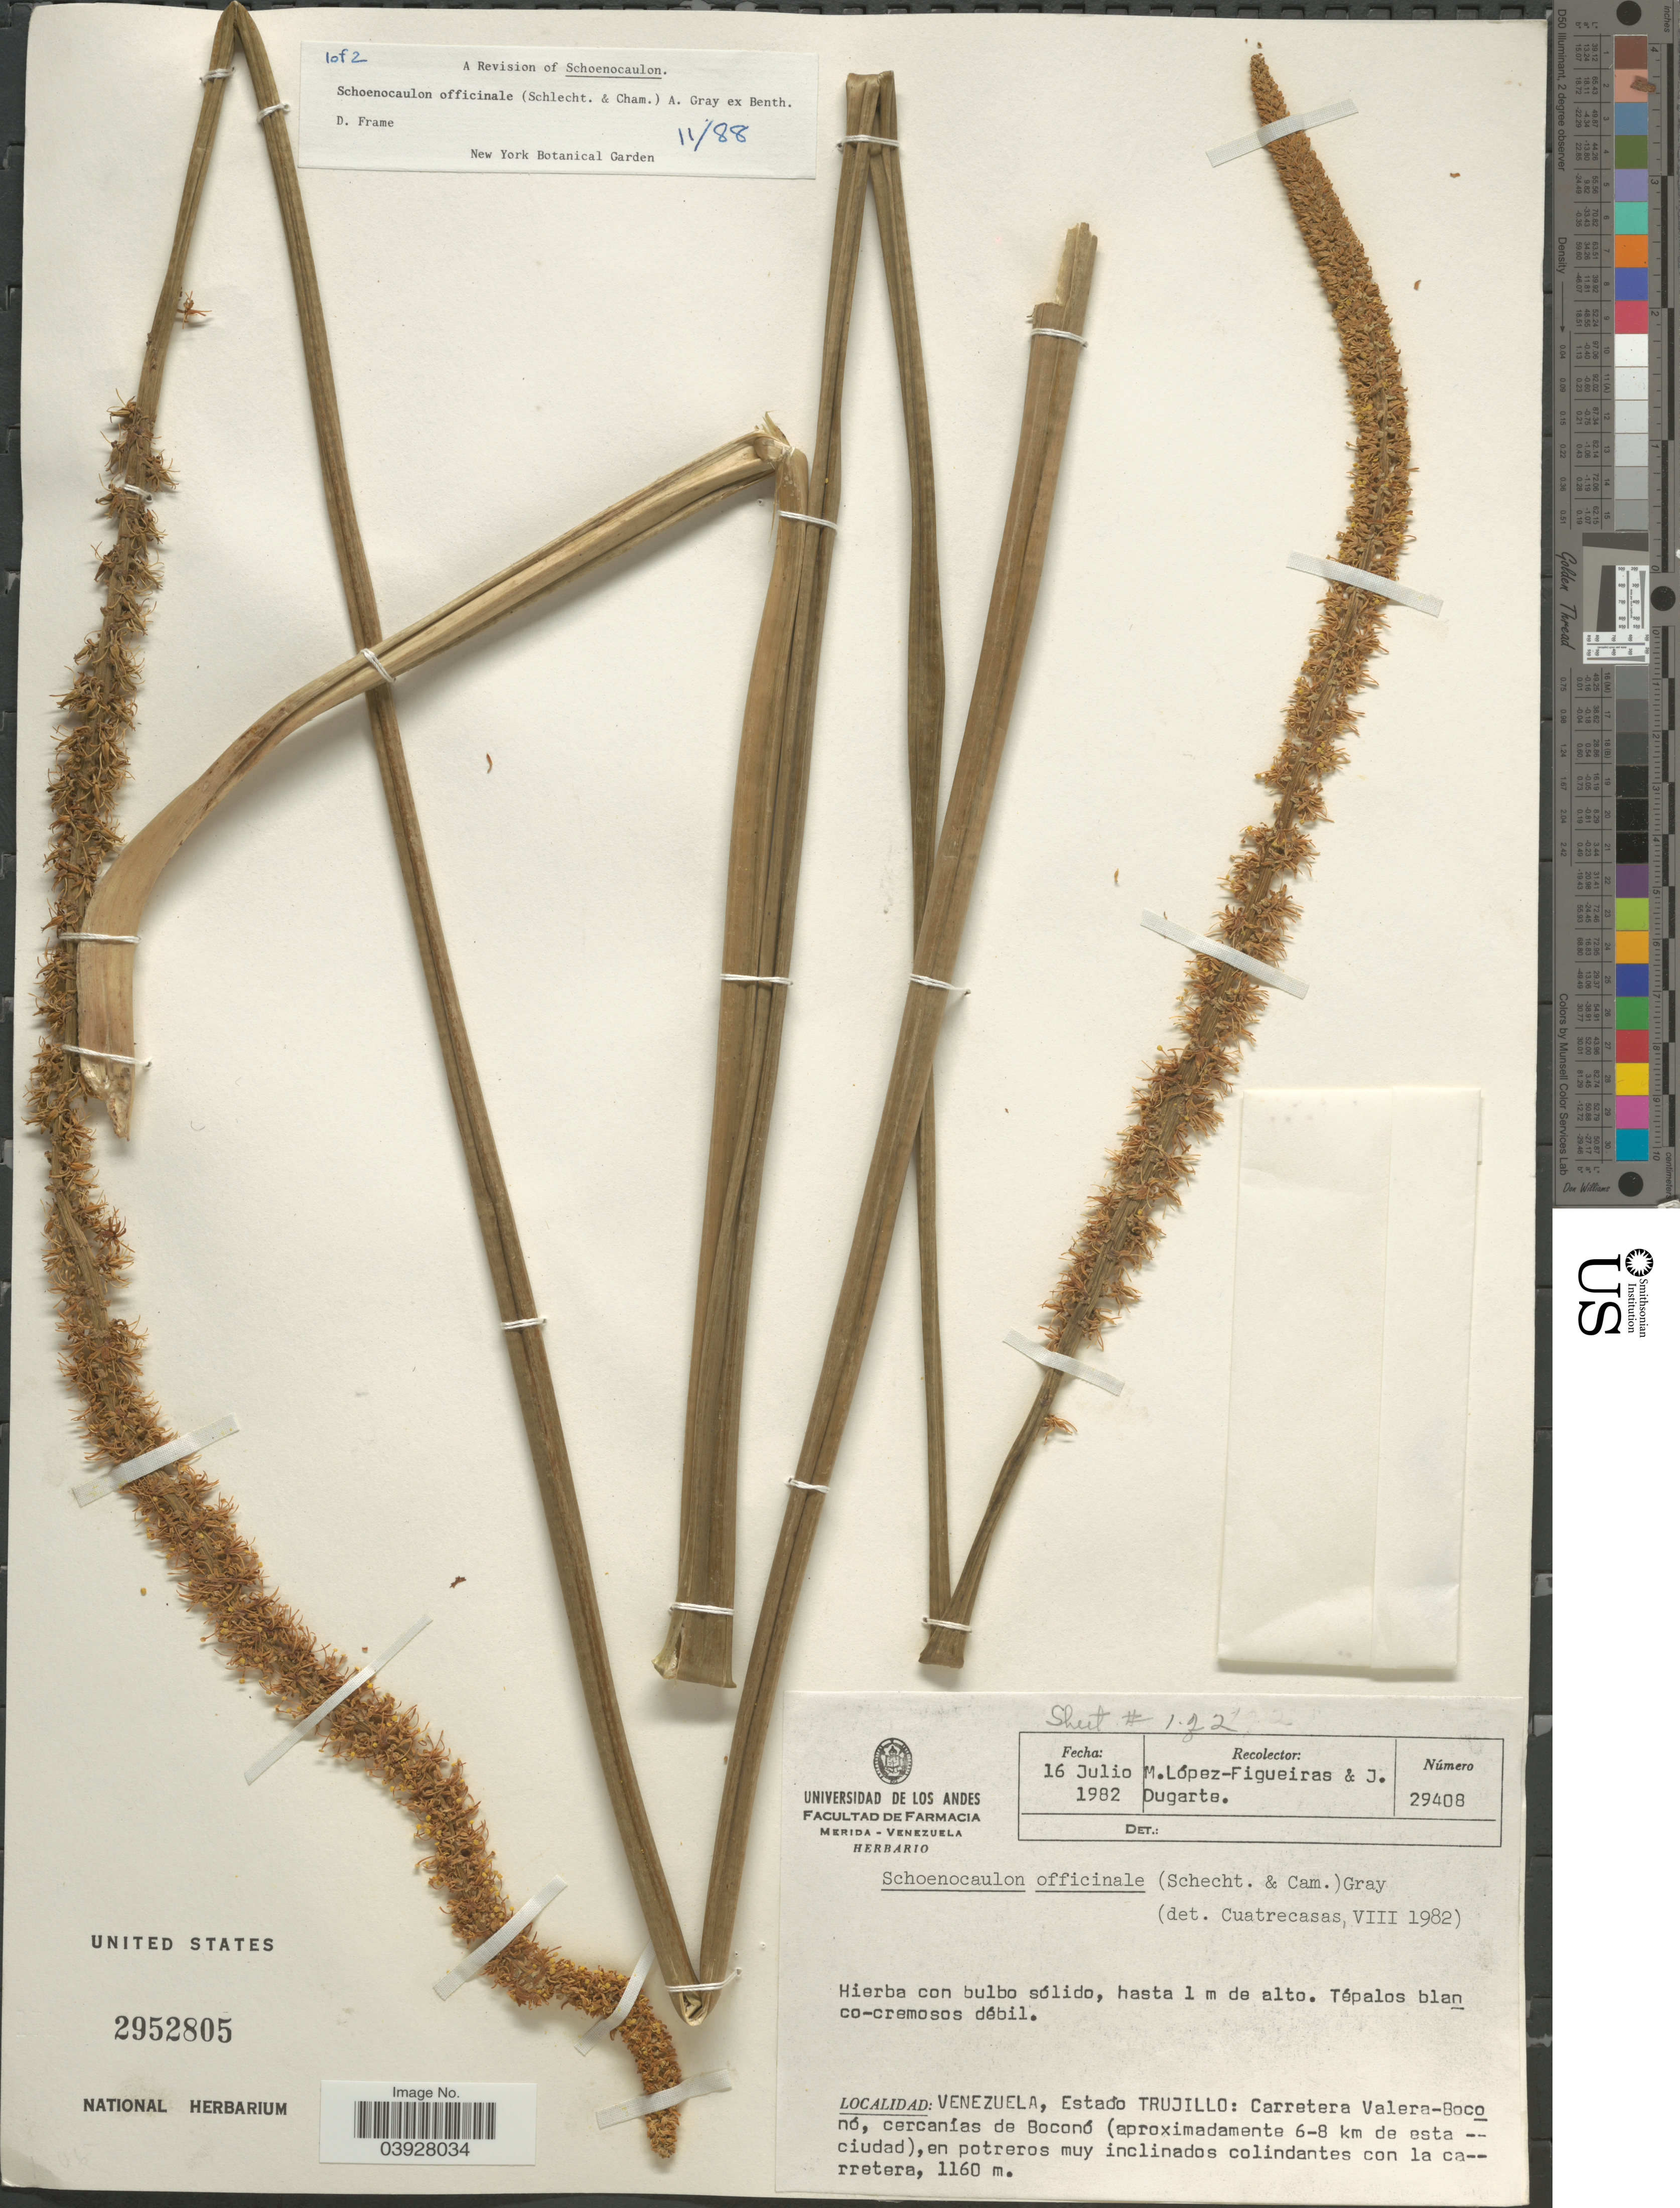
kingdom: Plantae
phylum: Tracheophyta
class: Liliopsida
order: Liliales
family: Melanthiaceae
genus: Schoenocaulon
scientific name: Schoenocaulon officinale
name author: (Schltdl.) A. Gray ex Benth.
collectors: M. López Figueiras & J. Dugarte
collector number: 29408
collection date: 1982-07-16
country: Venezuela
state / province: Trujillo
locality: Carretera Valera-Boconó, cercanías de Boconó (aproximadamente 6-8 km de esta - ciudad).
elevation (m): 1160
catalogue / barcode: US 2952805